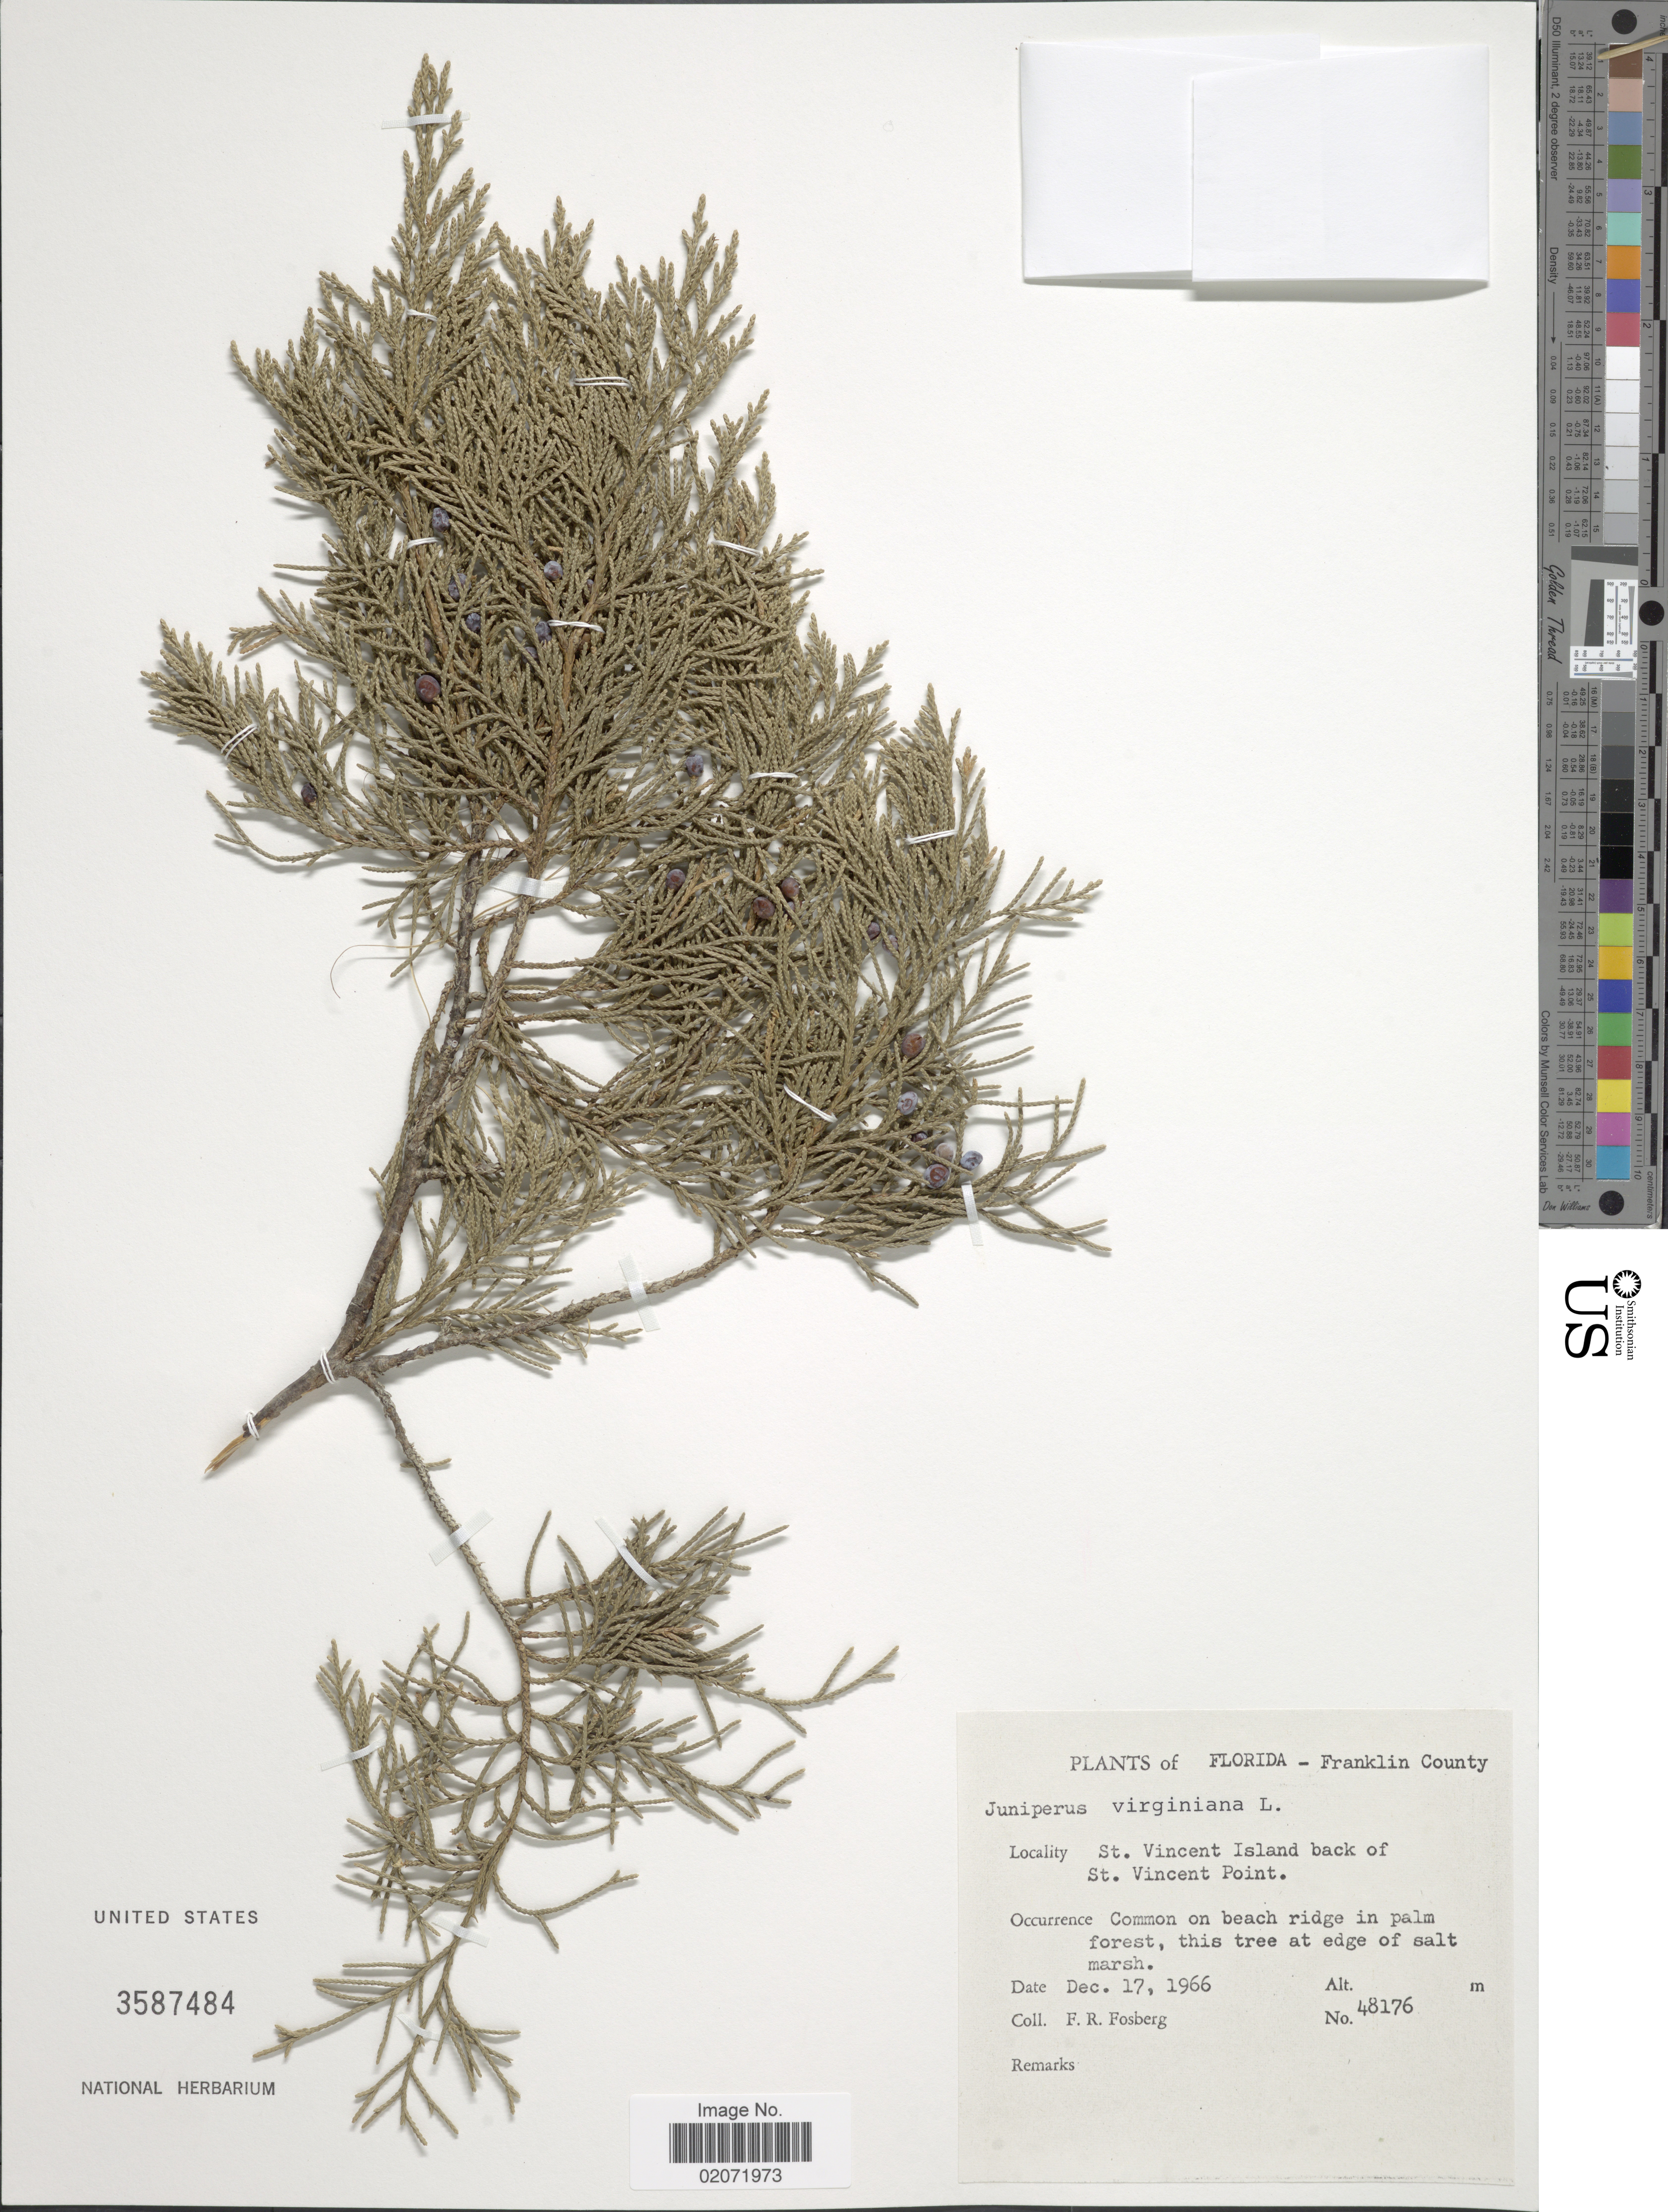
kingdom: Plantae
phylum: Tracheophyta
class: Pinopsida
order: Pinales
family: Cupressaceae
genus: Juniperus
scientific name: Juniperus virginiana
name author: L.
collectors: F. R. Fosberg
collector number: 48176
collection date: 1966-12-17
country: United States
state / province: Florida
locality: Franklin County. St. Vincent Island back of St. Vincent Point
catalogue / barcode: US 3587484